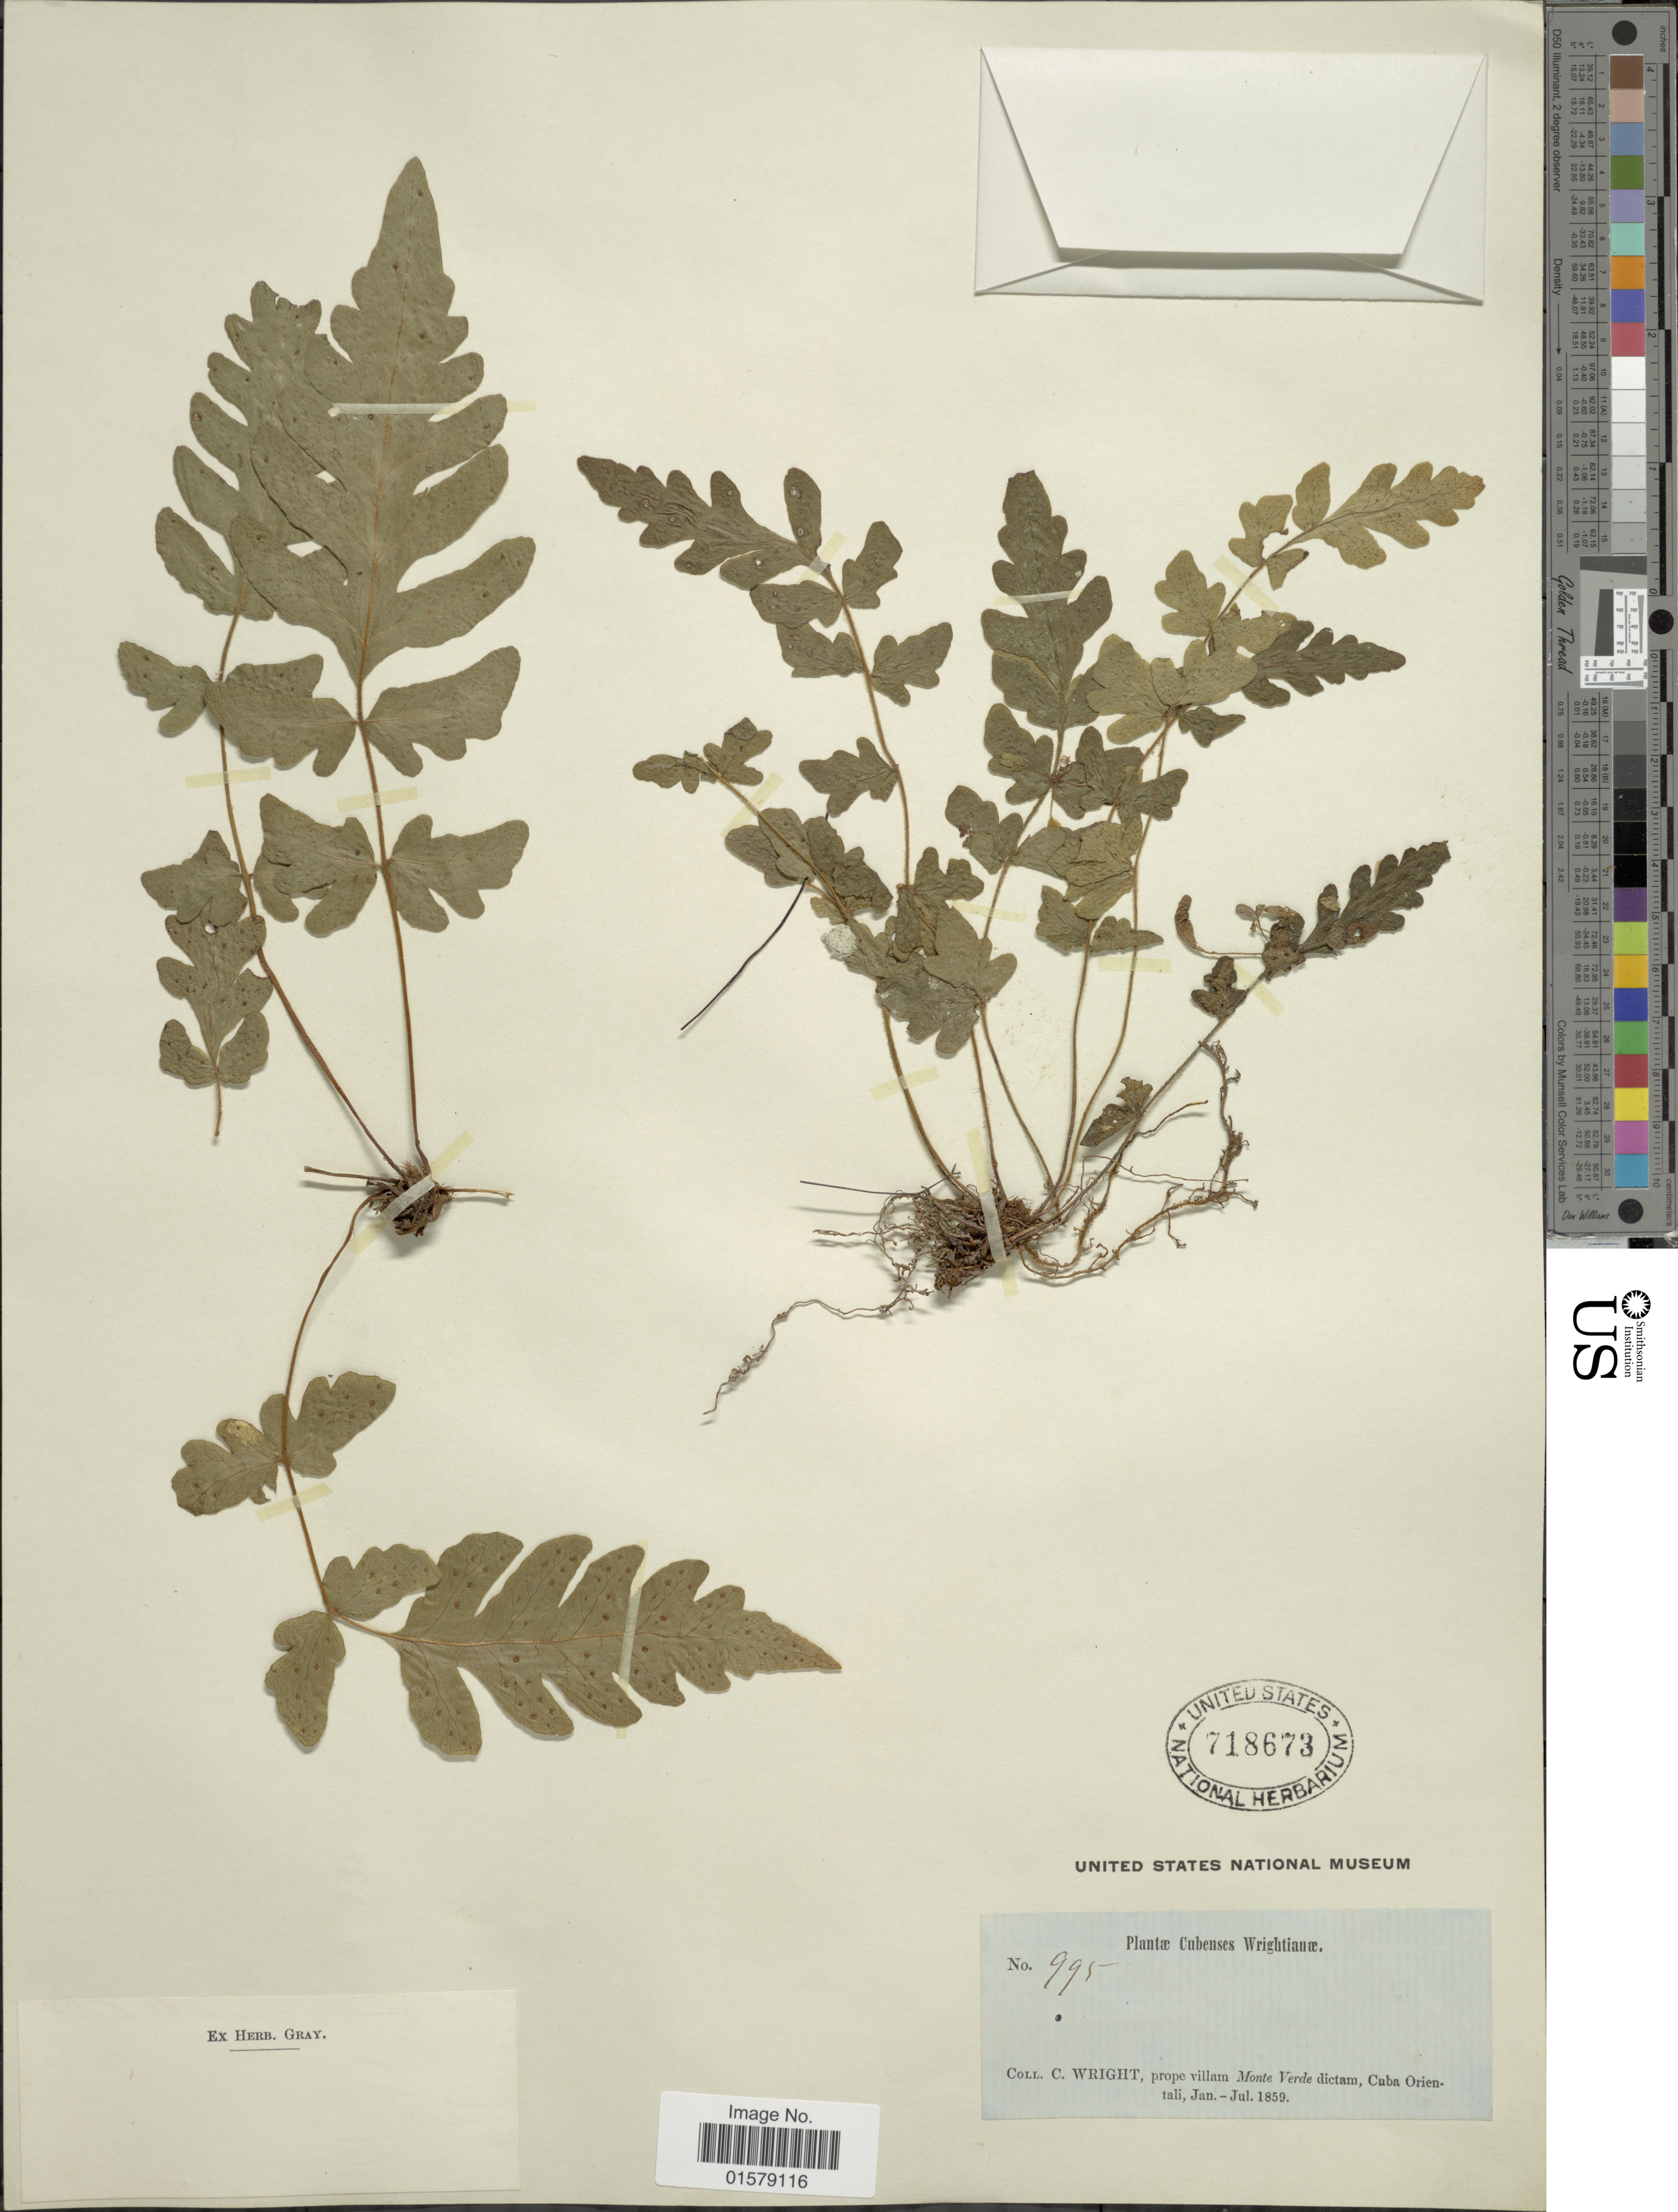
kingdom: Plantae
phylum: Tracheophyta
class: Polypodiopsida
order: Polypodiales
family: Tectariaceae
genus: Tectaria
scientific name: Tectaria coriandrifolia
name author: Underw.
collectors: C. Wright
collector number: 995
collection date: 1859-01/1859-07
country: Cuba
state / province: Oriente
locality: Prope villam Monte Verde dictam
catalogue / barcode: US 718673